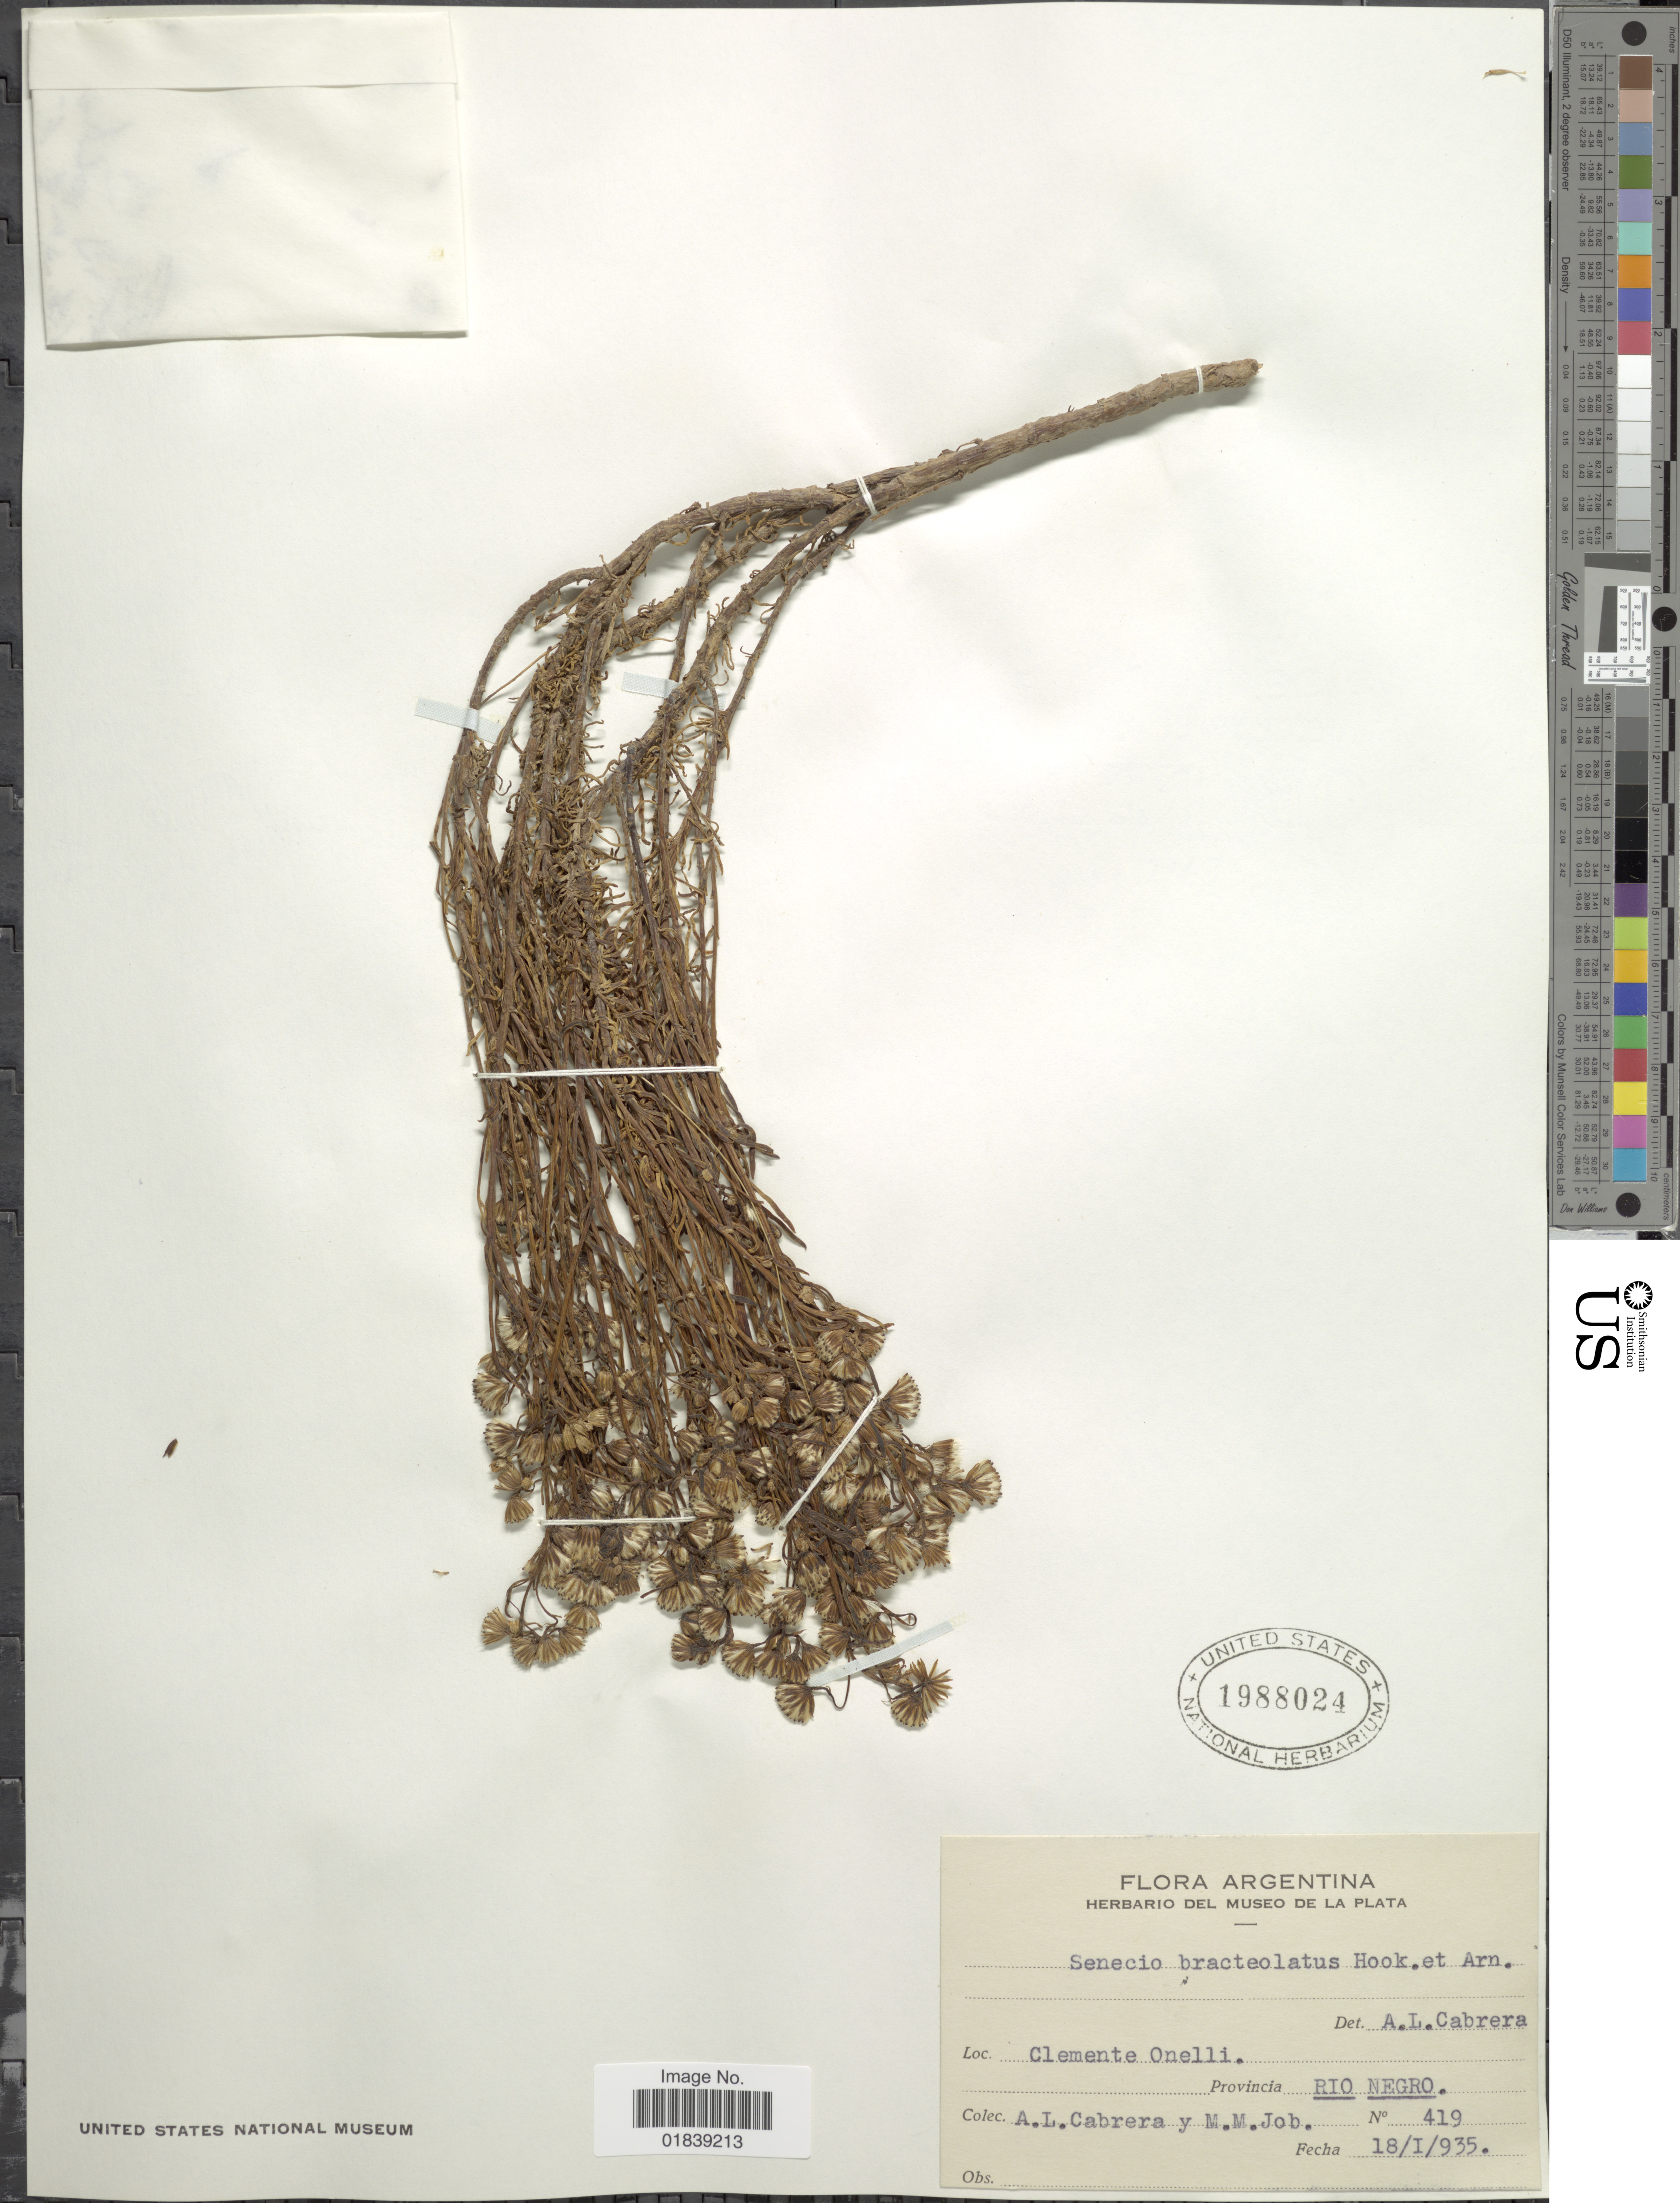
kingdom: Plantae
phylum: Tracheophyta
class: Magnoliopsida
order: Asterales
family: Asteraceae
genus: Senecio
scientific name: Senecio bracteolatus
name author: Hook. & Arn.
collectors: A. L. Cabrera & M. Job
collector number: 419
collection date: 1935-01-18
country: Argentina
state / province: Rio Negro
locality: Clemente Onelli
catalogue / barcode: US 1988024